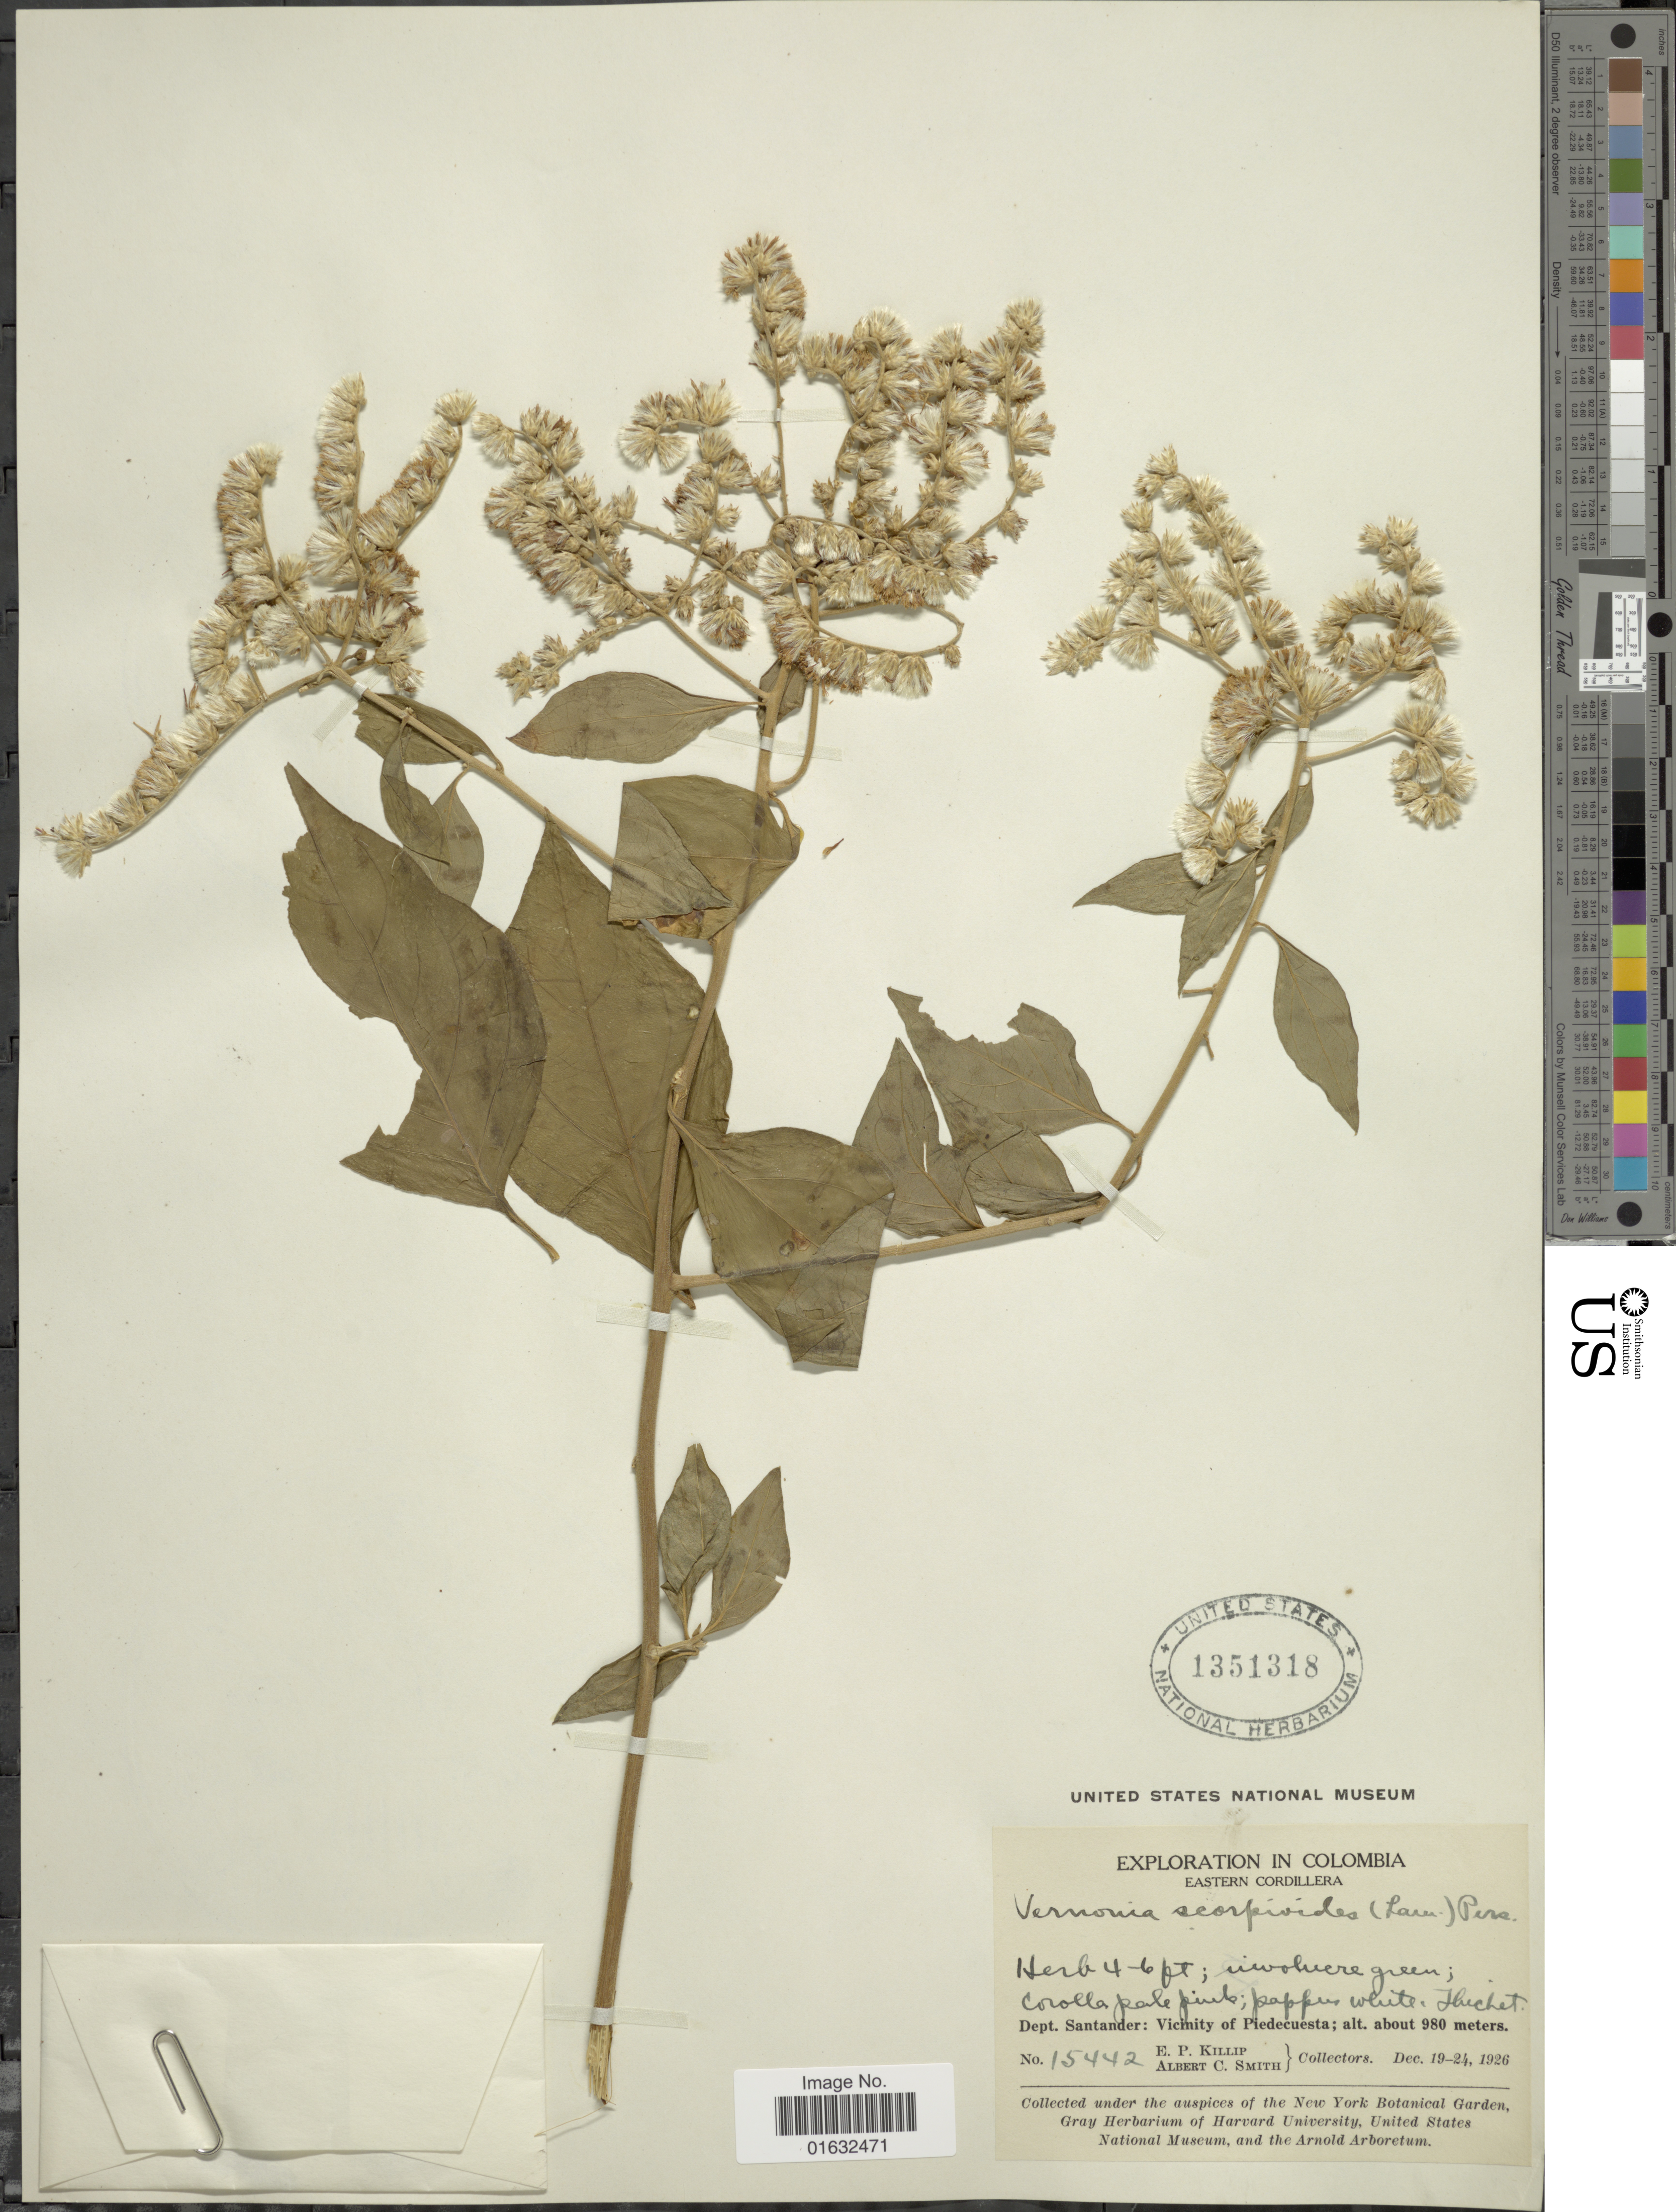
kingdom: Plantae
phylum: Tracheophyta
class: Magnoliopsida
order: Asterales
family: Asteraceae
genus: Cyrtocymura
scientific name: Cyrtocymura scorpioides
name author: (Lam.) H. Rob.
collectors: E. P. Killip & A. C. Smith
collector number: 15442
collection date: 1926-12-19/1926-12-24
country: Colombia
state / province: Santander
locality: Eastern Cordillera, Vicinity of Piedecuesta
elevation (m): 980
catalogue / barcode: US 1351318